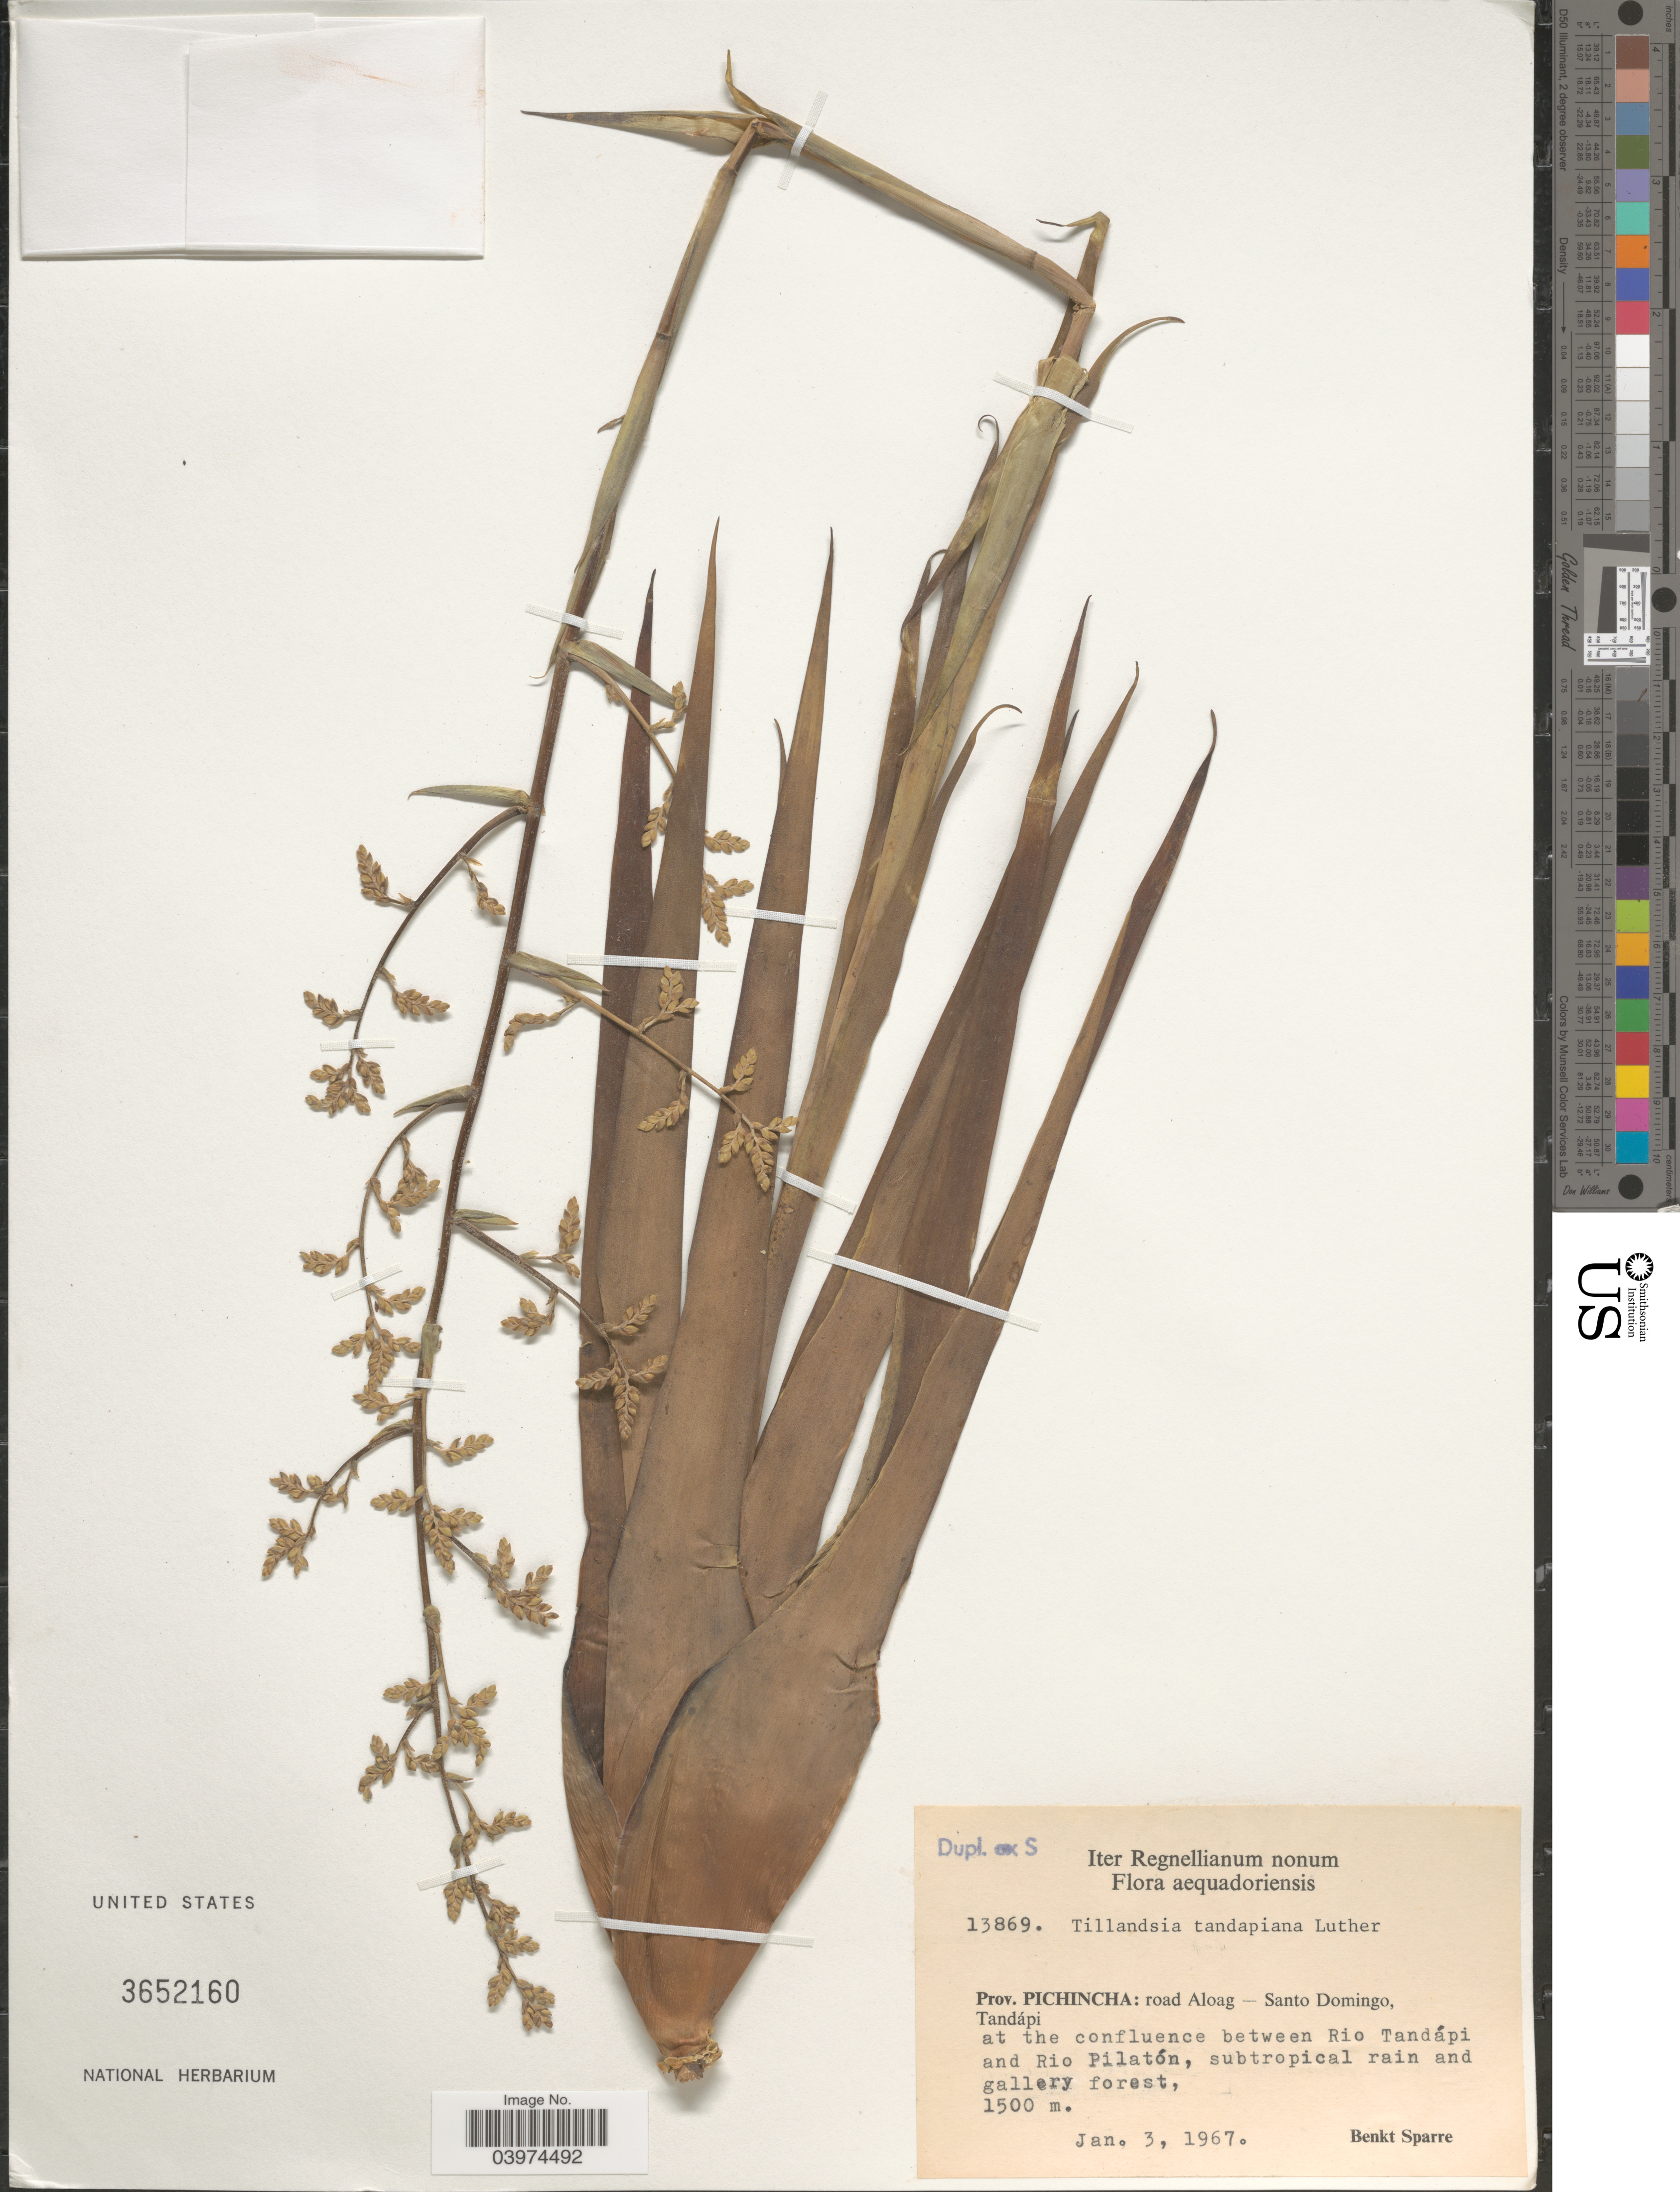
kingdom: Plantae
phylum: Tracheophyta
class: Liliopsida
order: Poales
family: Bromeliaceae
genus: Tillandsia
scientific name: Tillandsia tandapiana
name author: H. Luther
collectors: B. Sparre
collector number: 13869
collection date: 1967-01-03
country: Ecuador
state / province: Pichincha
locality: Iter Regnellianum nonum. Aequadoriensis. Road Aloag-Santo Domingo, Tandápi. At the confluence between Rio Tandápi and Rio Pilatón, subtropical rain and gallery forest.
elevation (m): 1500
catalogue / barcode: US 3652160